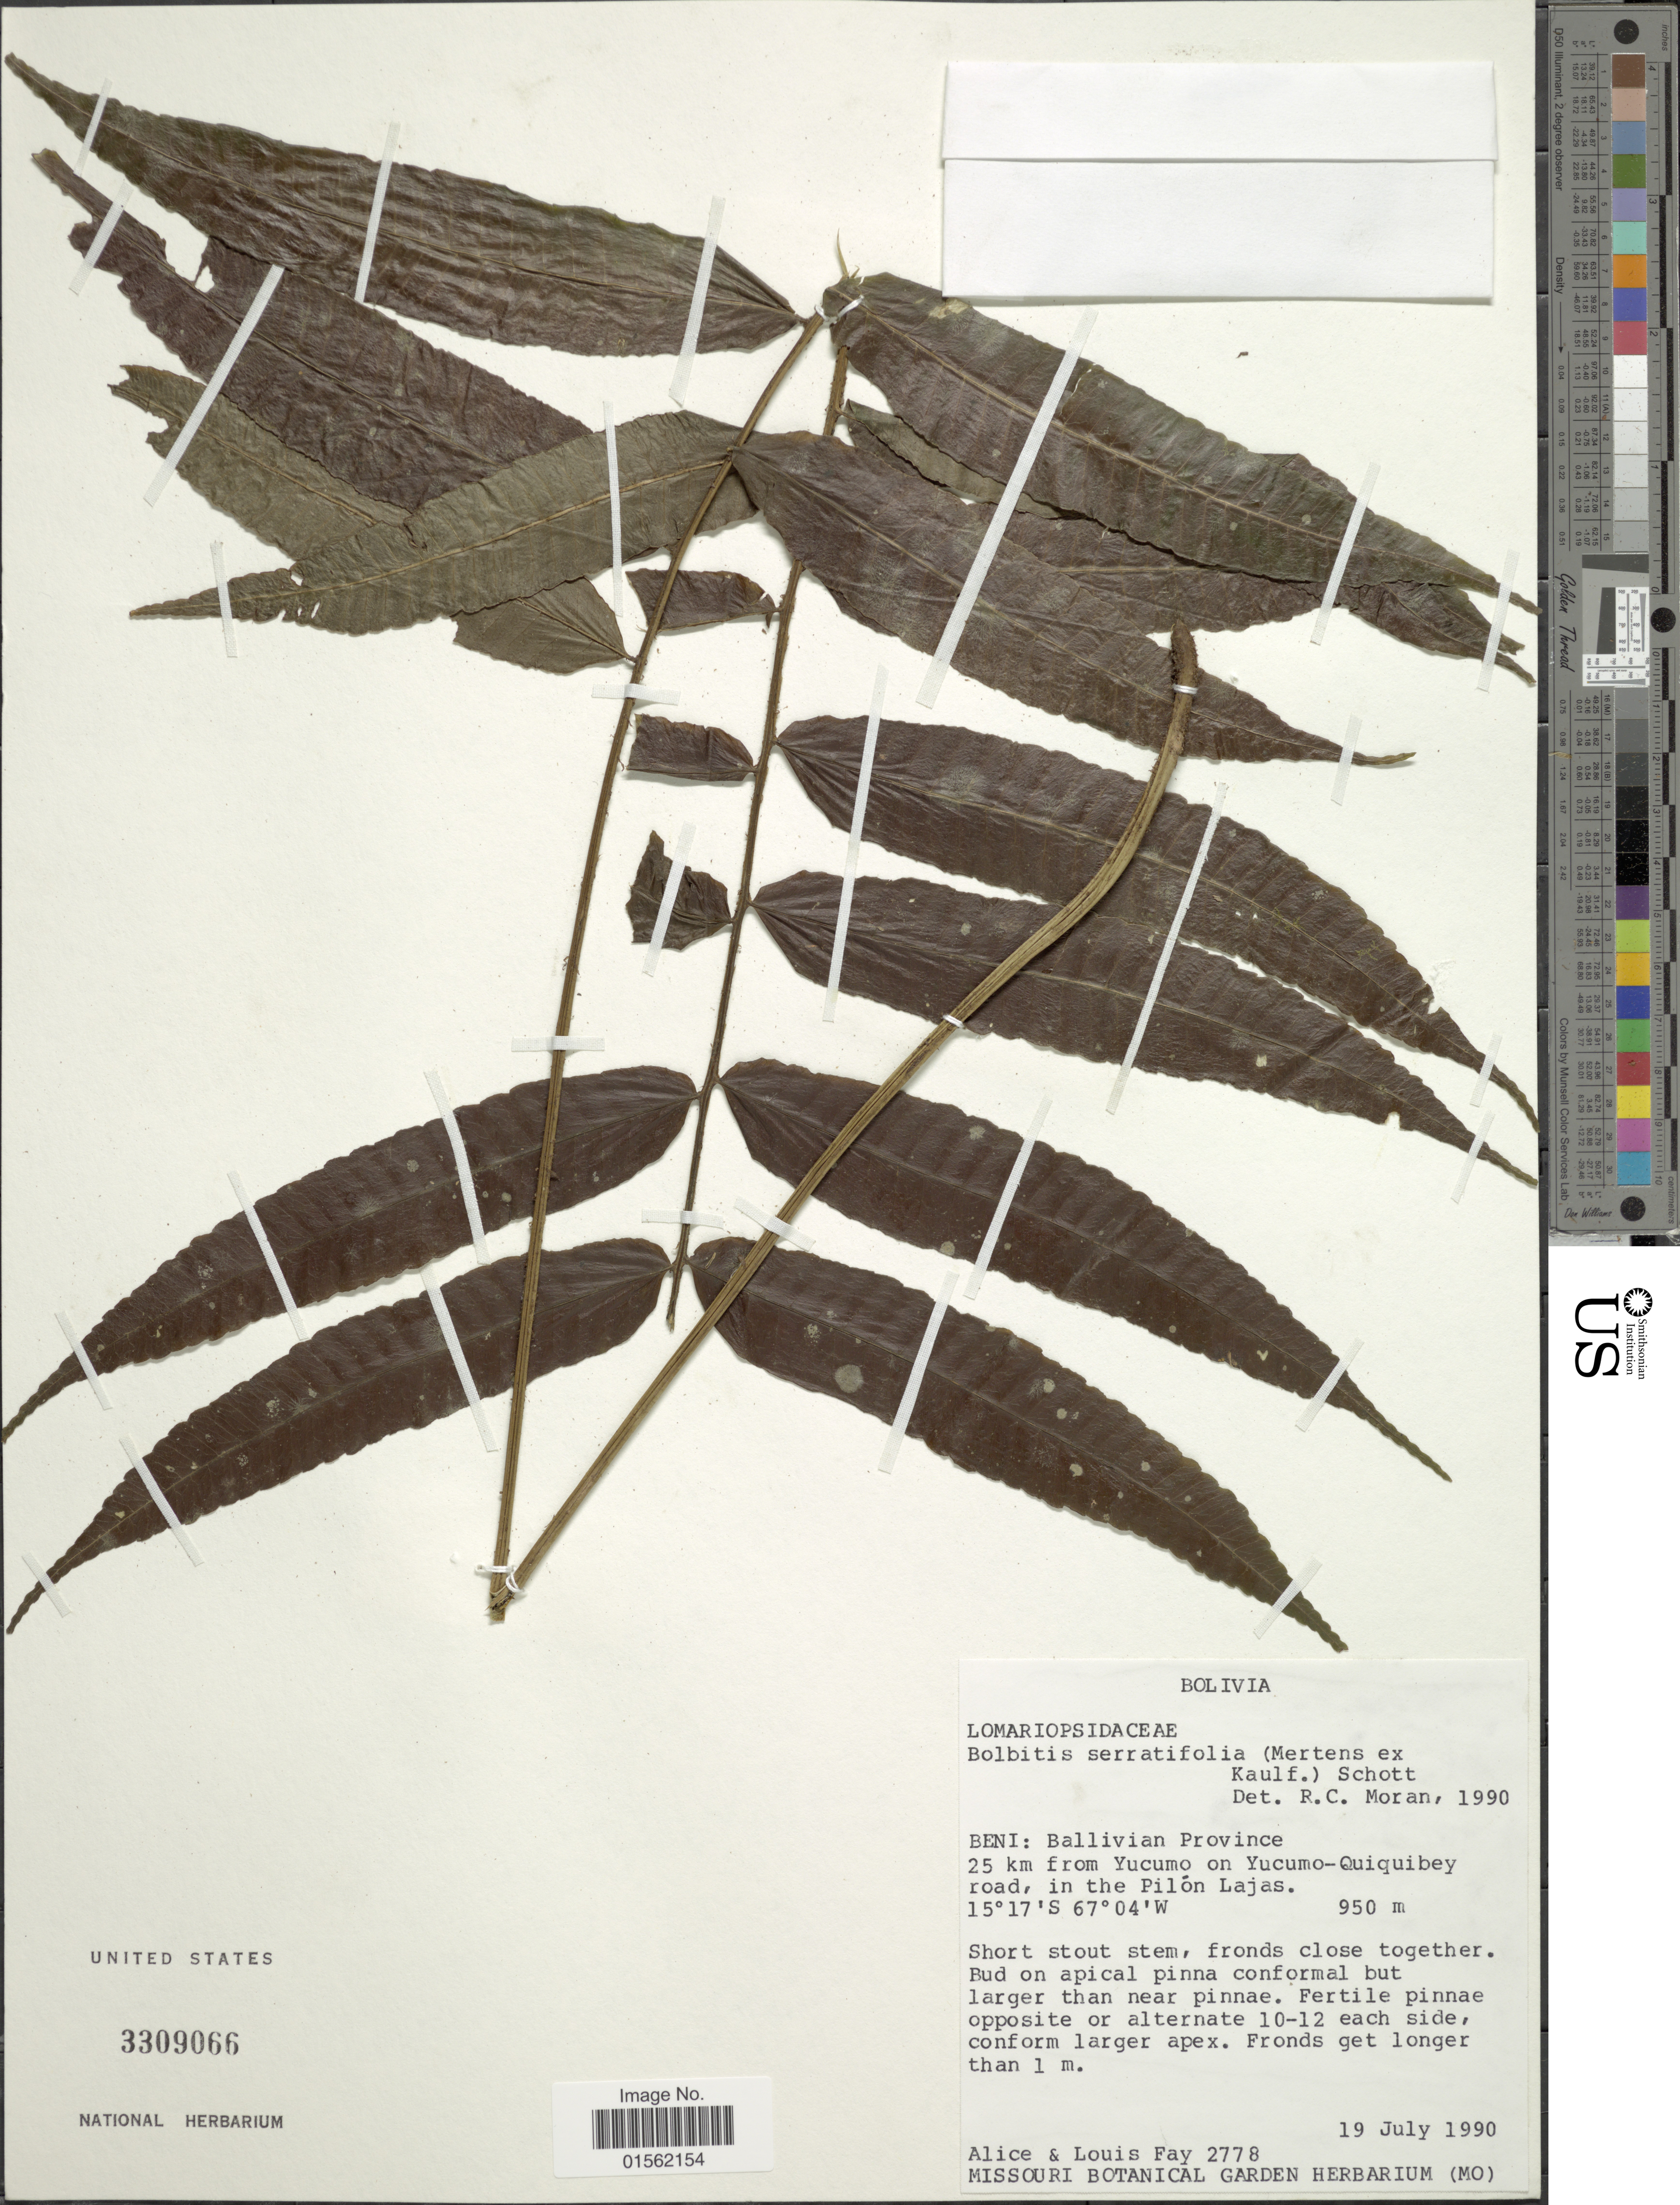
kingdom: Plantae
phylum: Tracheophyta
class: Polypodiopsida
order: Polypodiales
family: Dryopteridaceae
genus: Bolbitis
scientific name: Bolbitis serratifolia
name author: (Mert. ex Kaulf.) Schott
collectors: A. Fay & L. Fay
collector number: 2778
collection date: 1990-07-19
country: Bolivia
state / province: Beni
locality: Beni: Bollivian Province, 25 km of Yucumo on Yucumo- Quiquibey road, in the Pilón Lajas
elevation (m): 950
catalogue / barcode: US 3309066